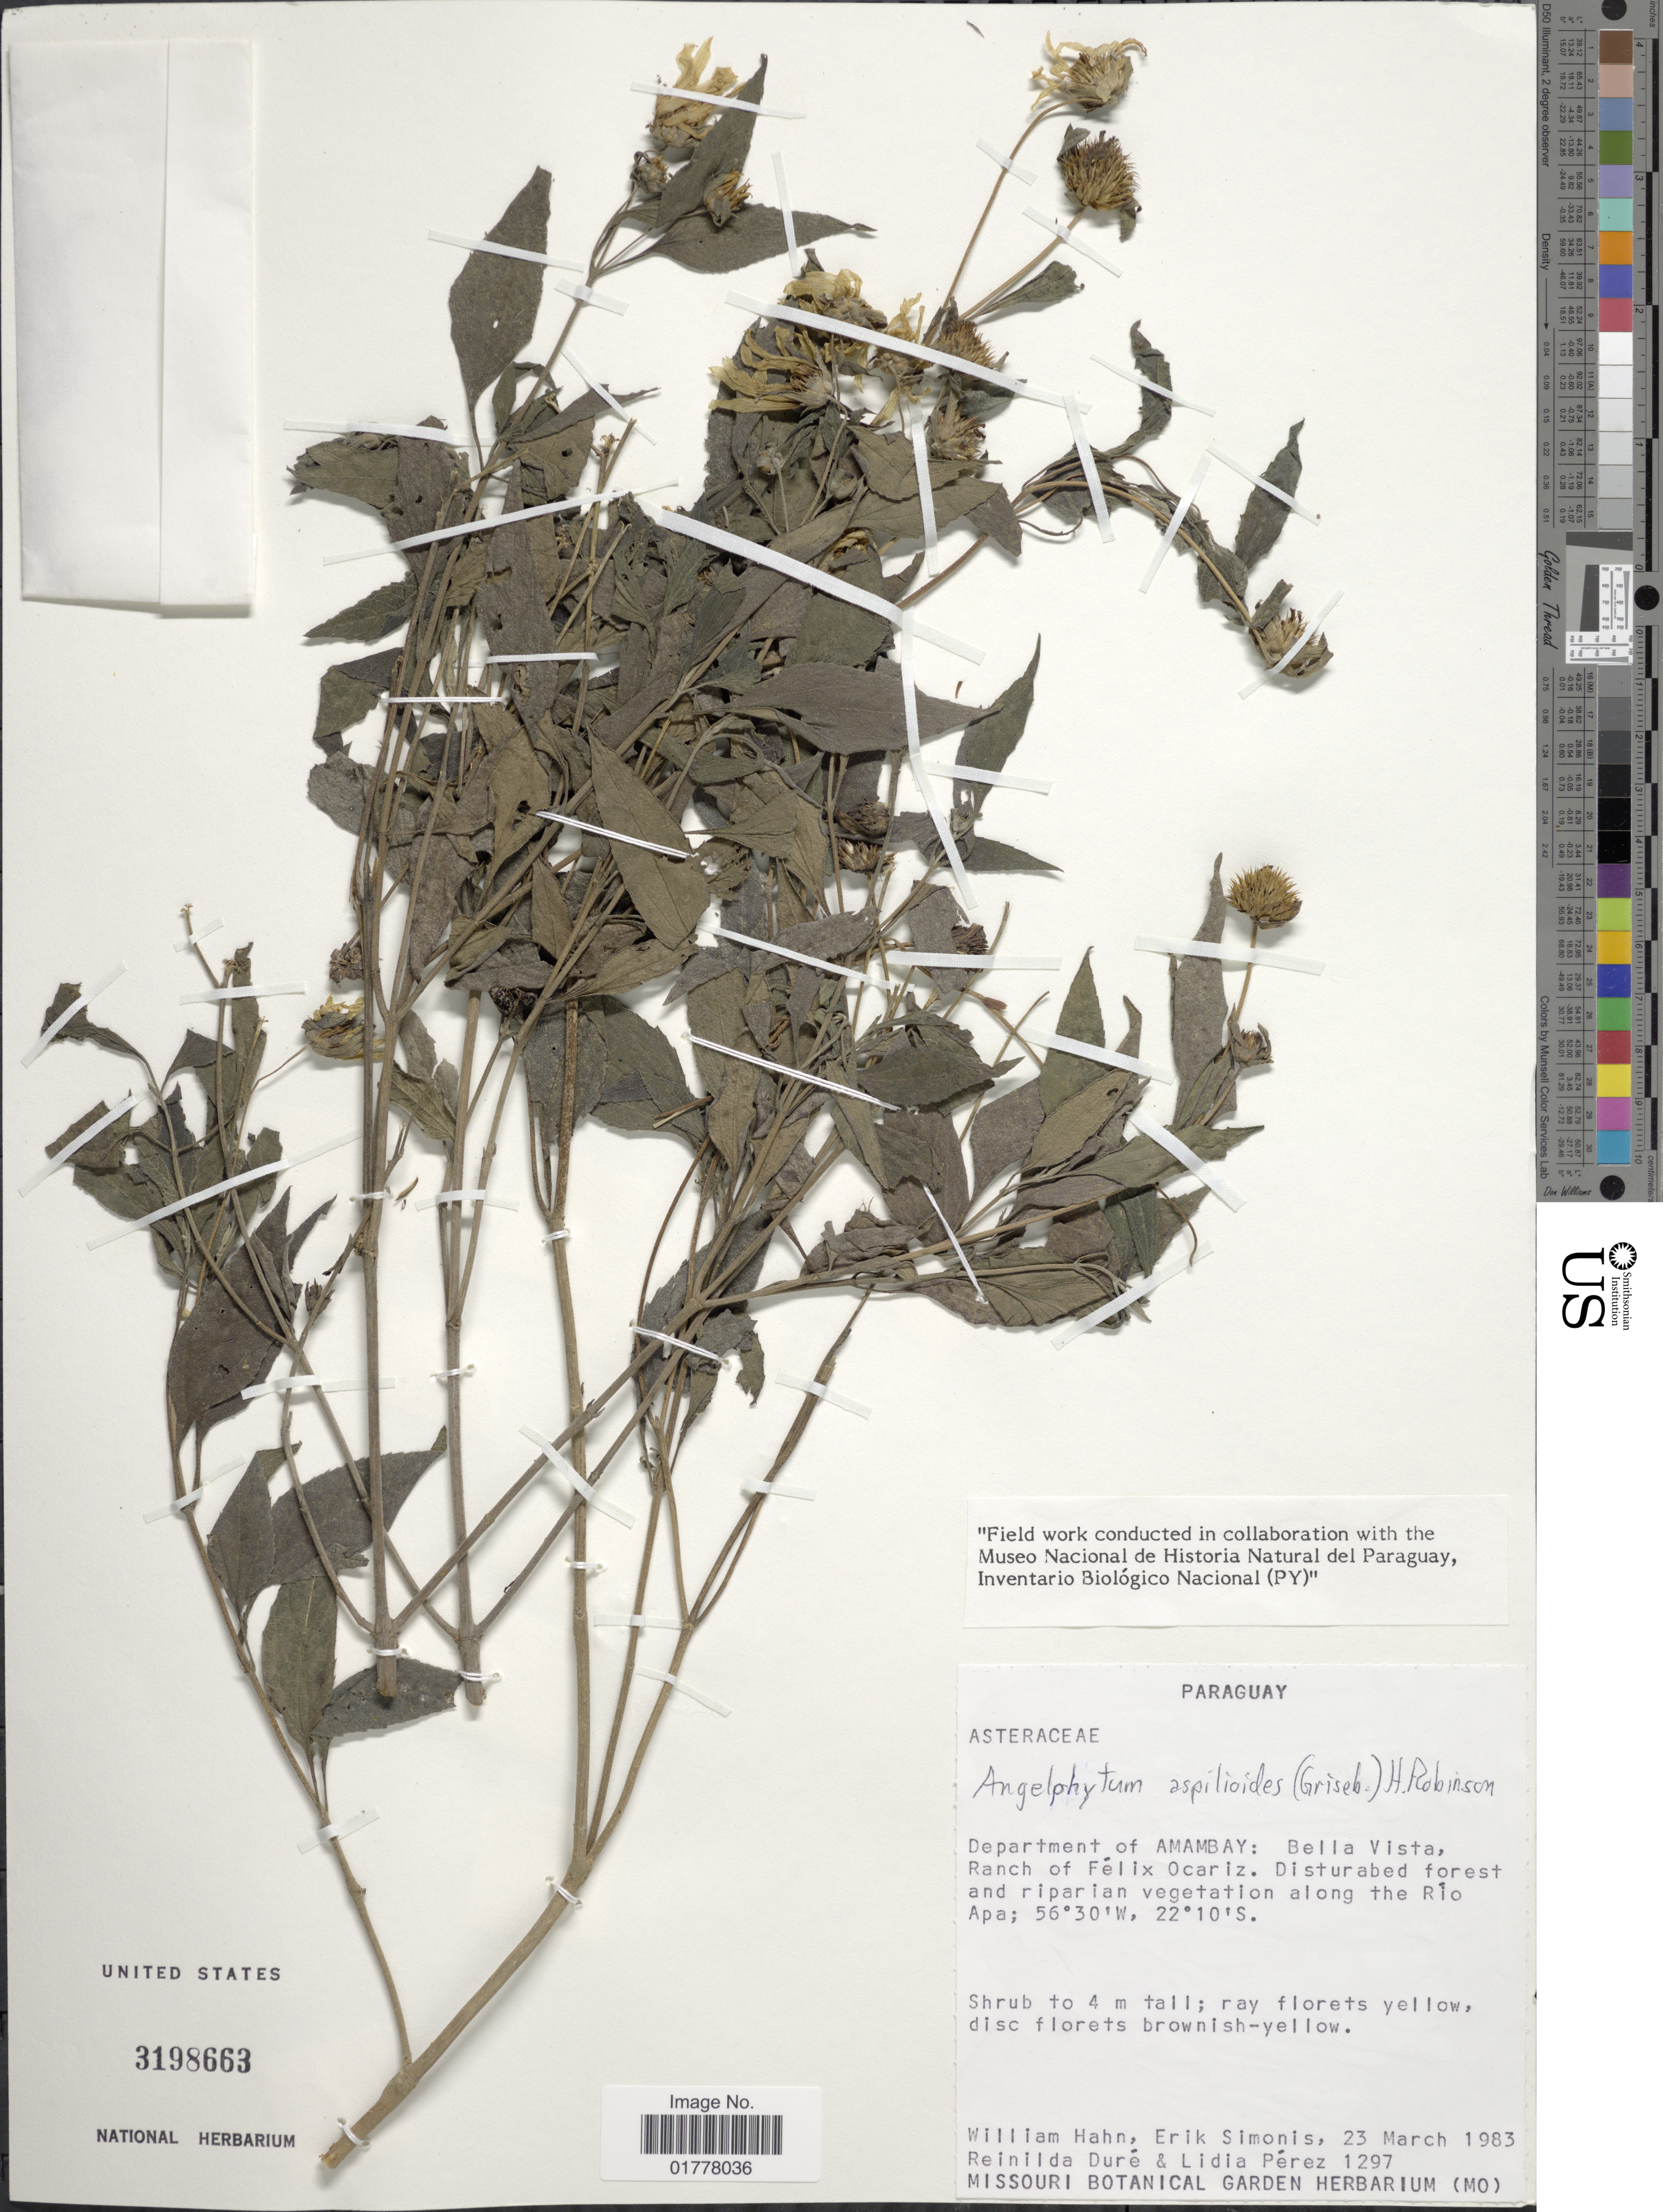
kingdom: Plantae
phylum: Tracheophyta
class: Magnoliopsida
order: Asterales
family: Asteraceae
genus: Angelphytum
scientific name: Angelphytum aspilioides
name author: (Griseb.) H. Rob.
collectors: W. Hahn, E. Simonis, R. Duré & L. Pérez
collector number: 1297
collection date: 1983-03-23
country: Paraguay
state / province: Amambay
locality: Department of Amambay: Bella Vista, Ranch of Félix Ocariz. Disturabed forest and riparian vegetation along the Río Apa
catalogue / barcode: US 3198663